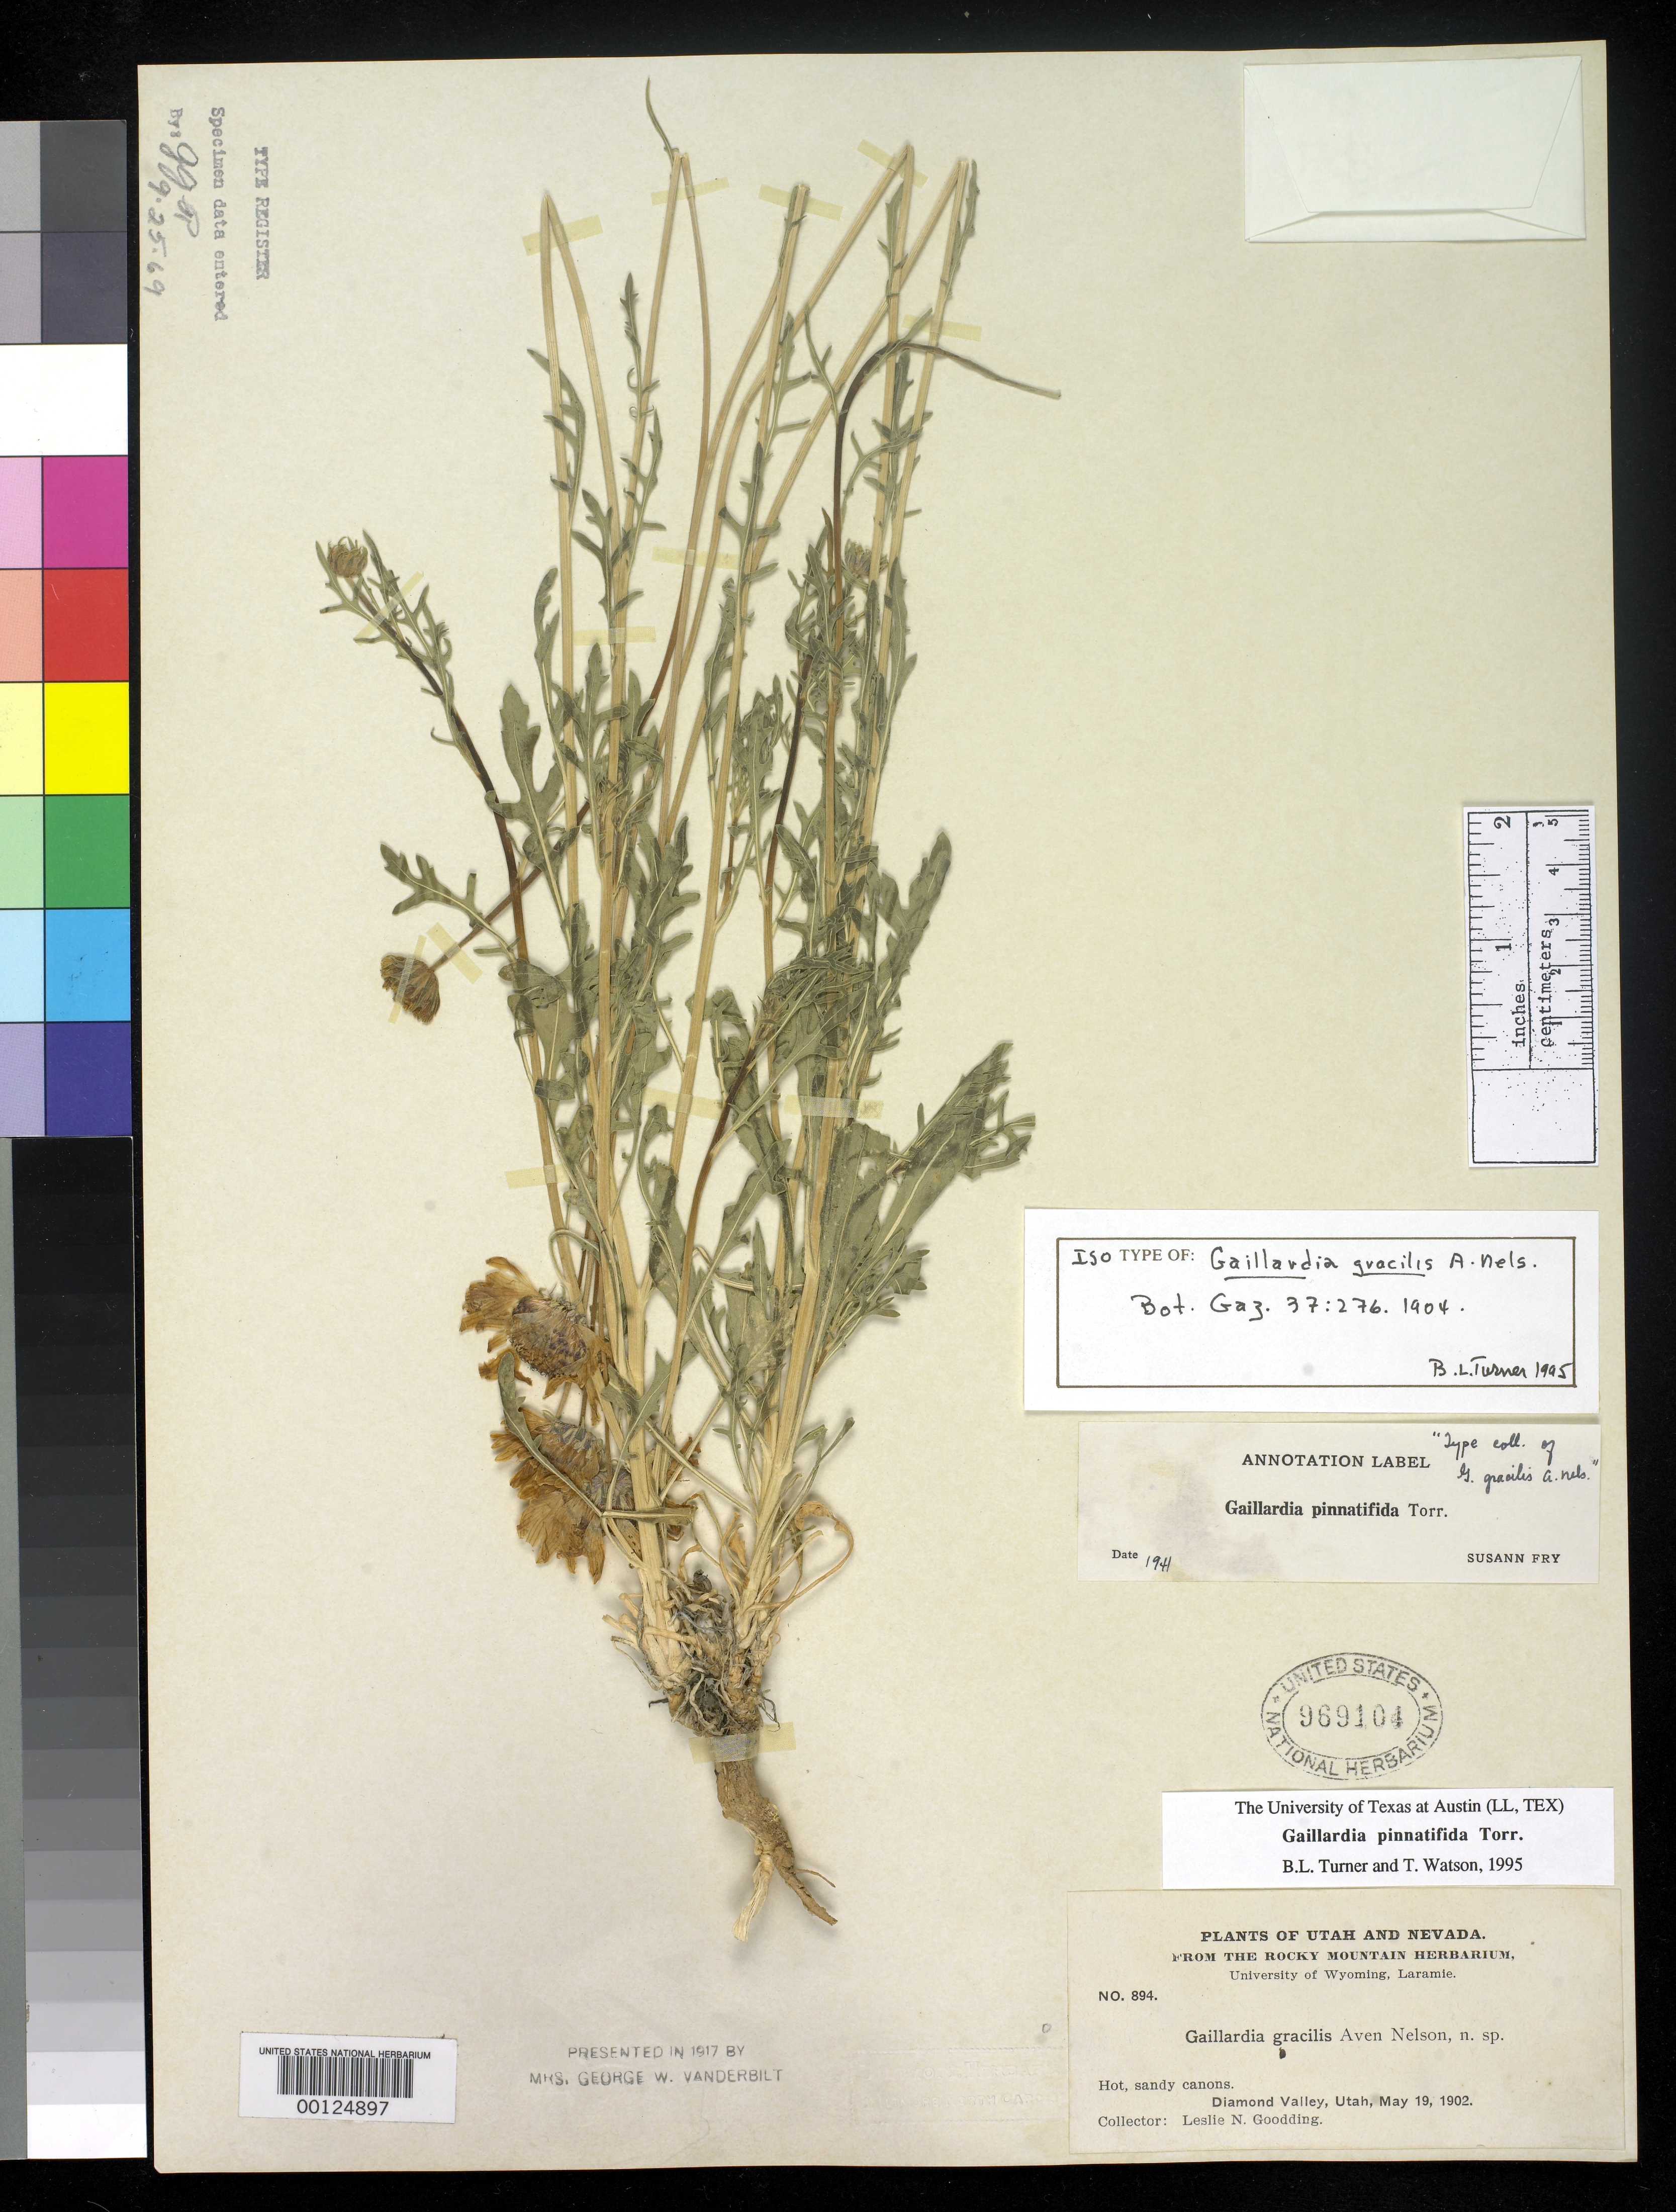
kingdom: Plantae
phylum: Tracheophyta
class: Magnoliopsida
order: Asterales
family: Asteraceae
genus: Gaillardia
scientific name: Gaillardia gracilis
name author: A. Nelson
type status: Isotype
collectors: L. N. Goodding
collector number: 894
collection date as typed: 19 May 1902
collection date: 1902-05-19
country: United States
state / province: Utah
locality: Diamond Valley.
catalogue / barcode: US 969104